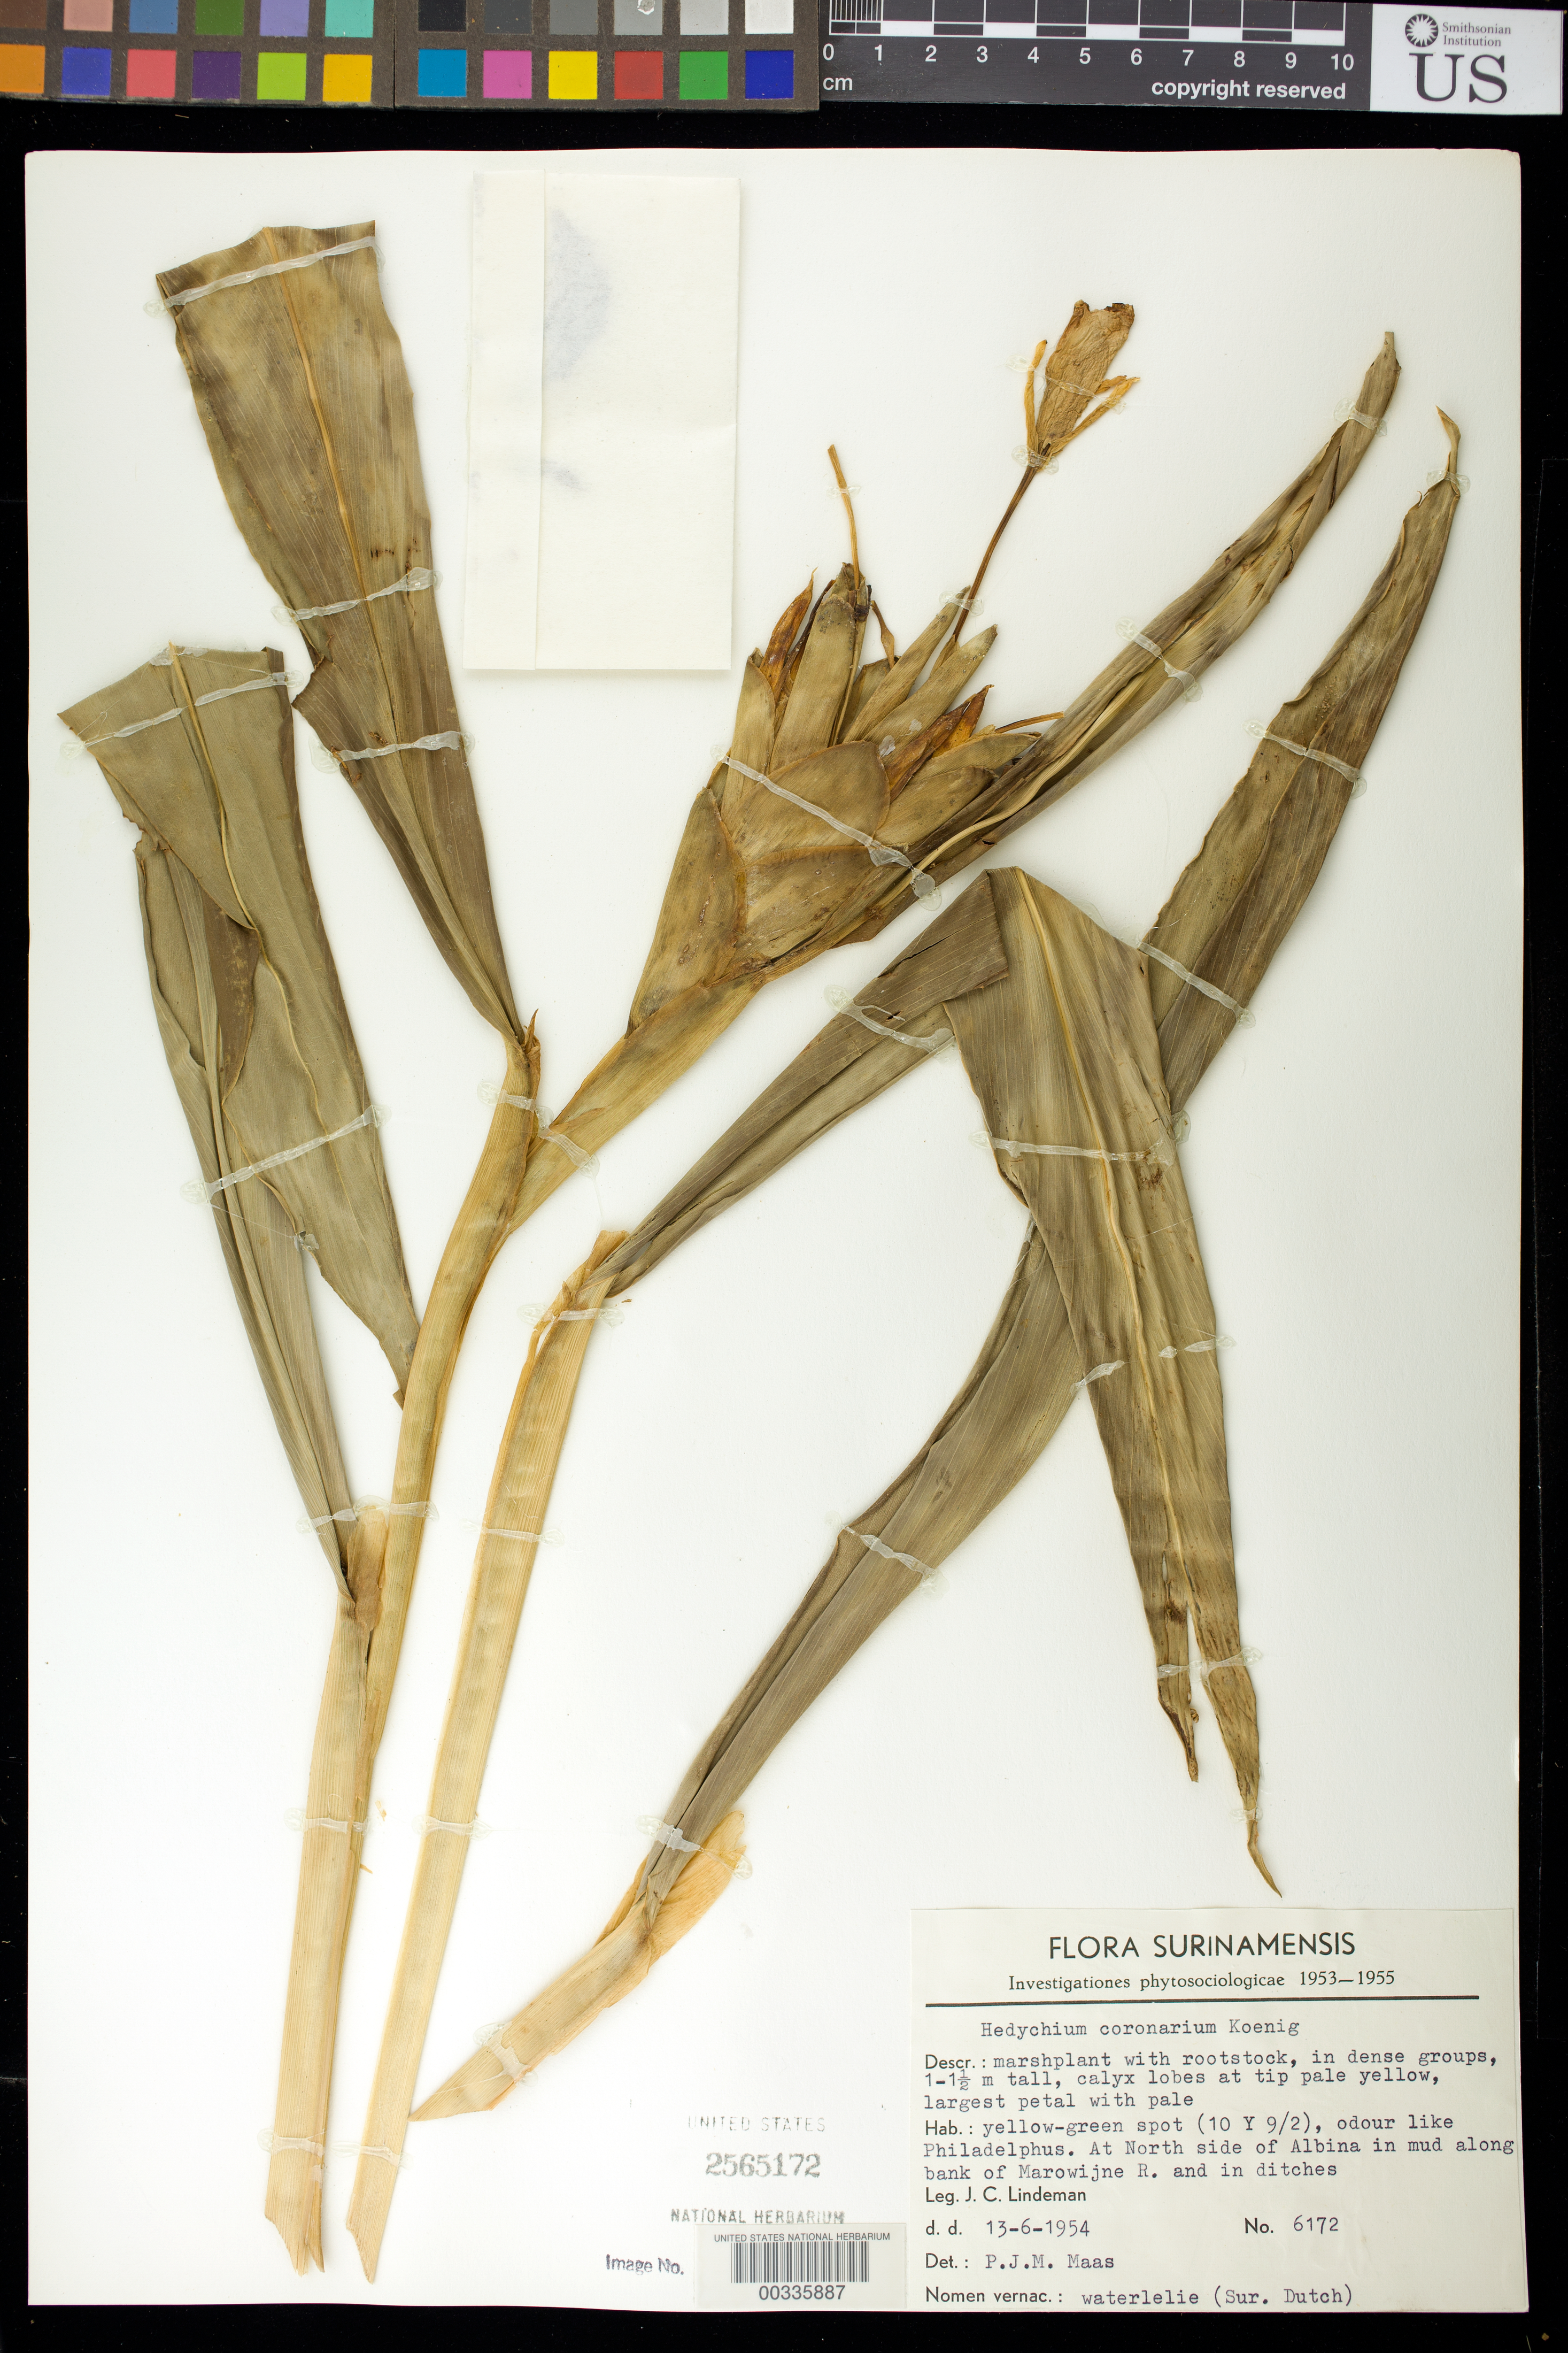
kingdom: Plantae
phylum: Tracheophyta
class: Liliopsida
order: Zingiberales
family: Zingiberaceae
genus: Hedychium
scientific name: Hedychium coronarium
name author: J. Koenig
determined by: Maas, Paul J. M.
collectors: J. C. Lindeman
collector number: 6172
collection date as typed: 13 Jun 1954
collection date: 1954-06-13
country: Suriname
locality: At n side of albinia in mud along bank of marowijne r. and in ditches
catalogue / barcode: US 2565172